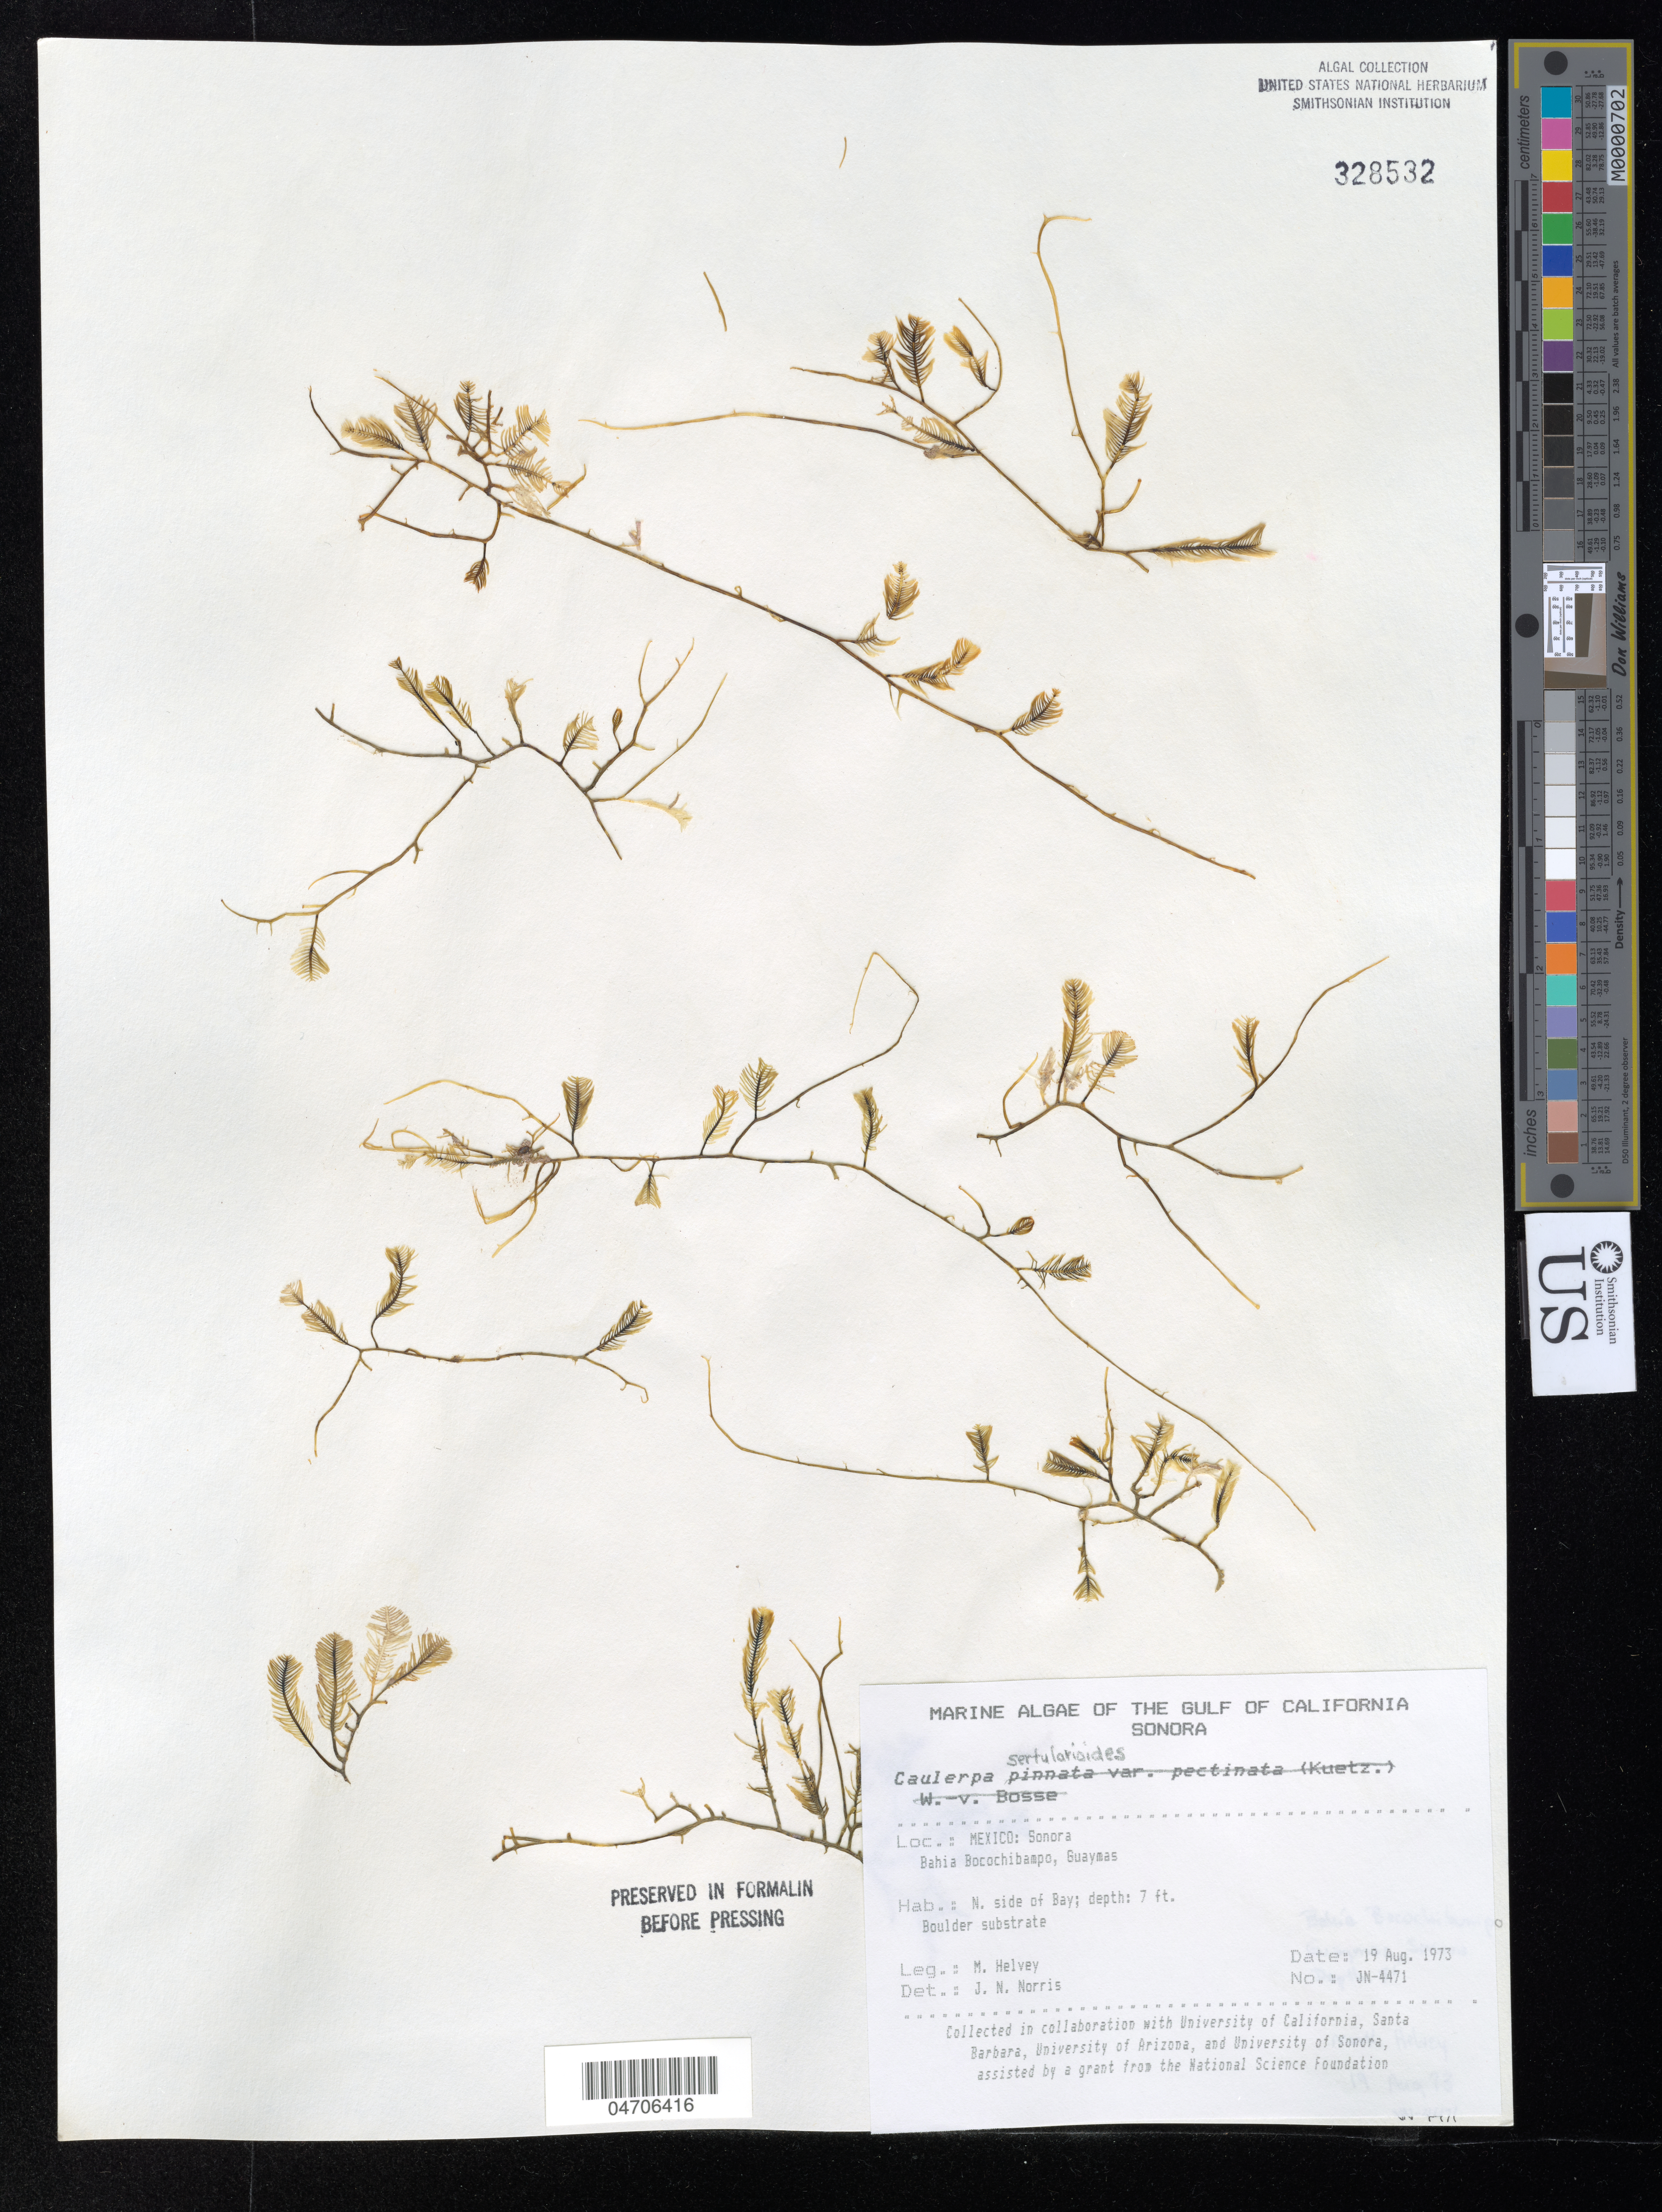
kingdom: Plantae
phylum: Chlorophyta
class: Ulvophyceae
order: Bryopsidales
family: Caulerpaceae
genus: Caulerpa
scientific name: Caulerpa sertularioides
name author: (S.G. Gmel.) M. Howe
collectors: M. Helvey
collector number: JN-4471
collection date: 1973-08-19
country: Mexico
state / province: Sonora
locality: The Gulf of California. Bahia Bocochibampo, Guaymas. N. side of Bay.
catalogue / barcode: US 328532